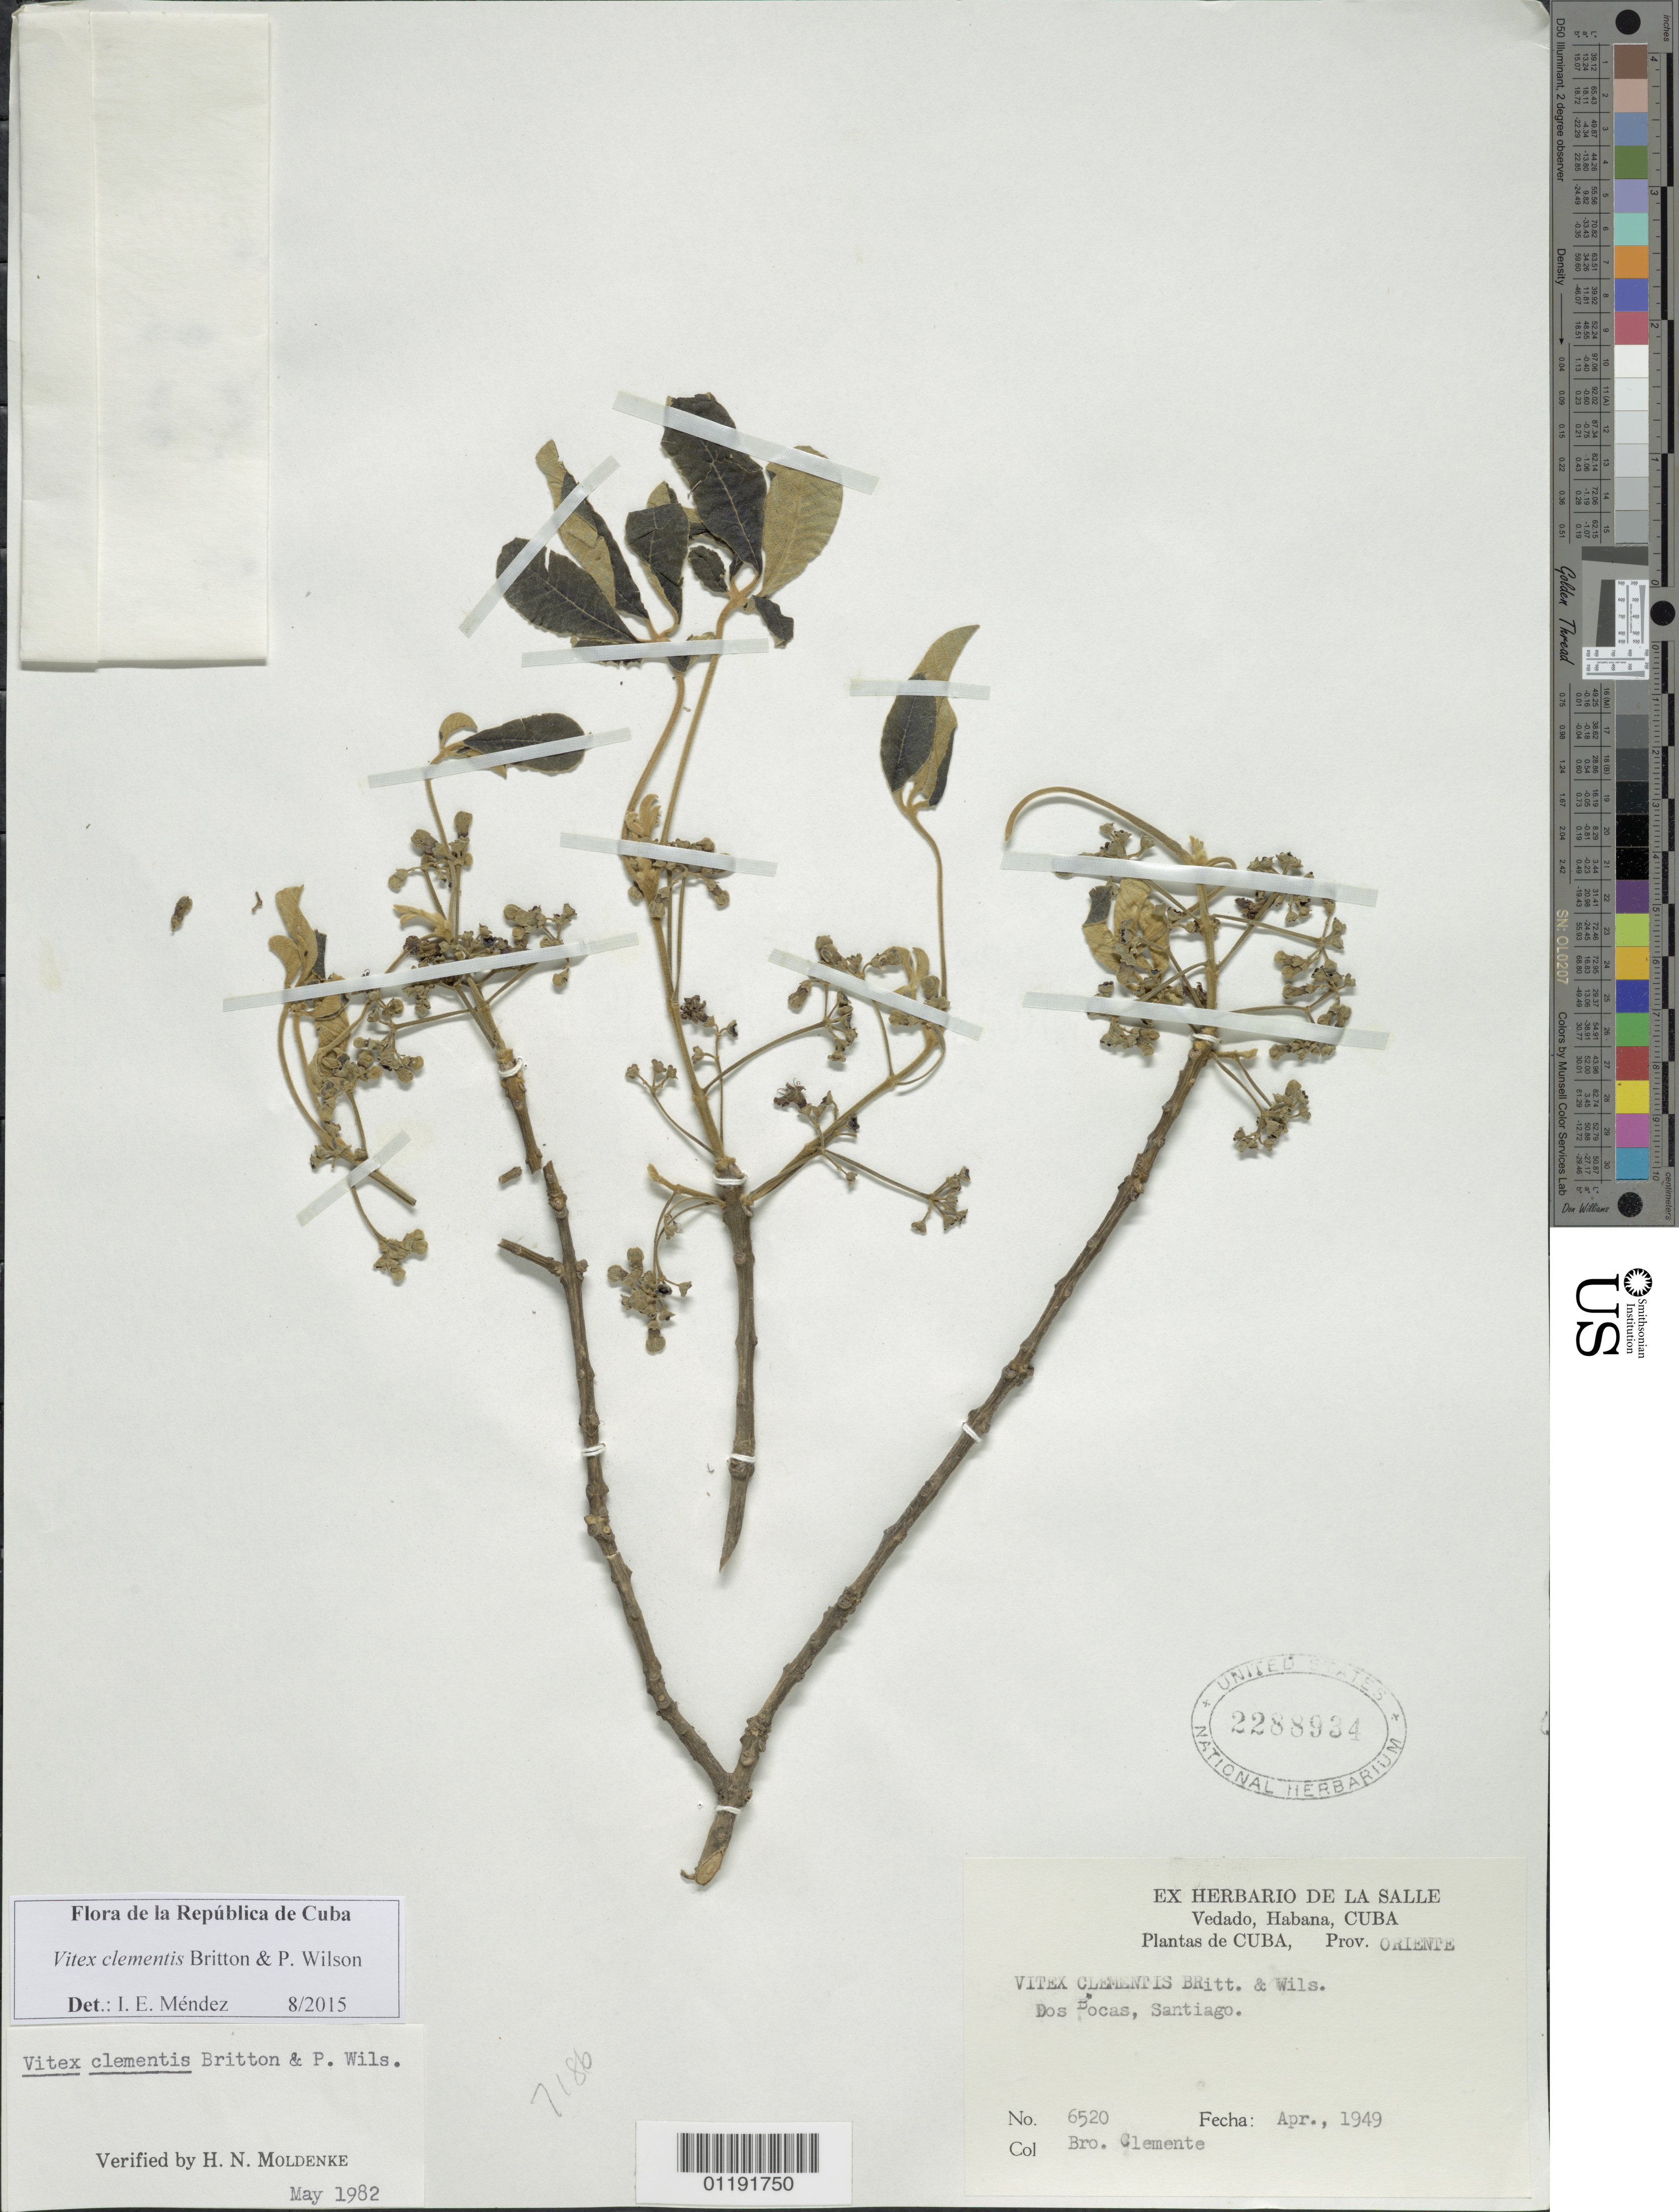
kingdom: Plantae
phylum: Tracheophyta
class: Magnoliopsida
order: Lamiales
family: Lamiaceae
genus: Vitex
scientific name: Vitex clementis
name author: Britton & P. Wilson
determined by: Méndez, I. E.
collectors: Bro. Clemente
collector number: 6520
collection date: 1949-04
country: Cuba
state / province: Santiago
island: Cuba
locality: Dos Bocas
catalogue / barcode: US 2288934